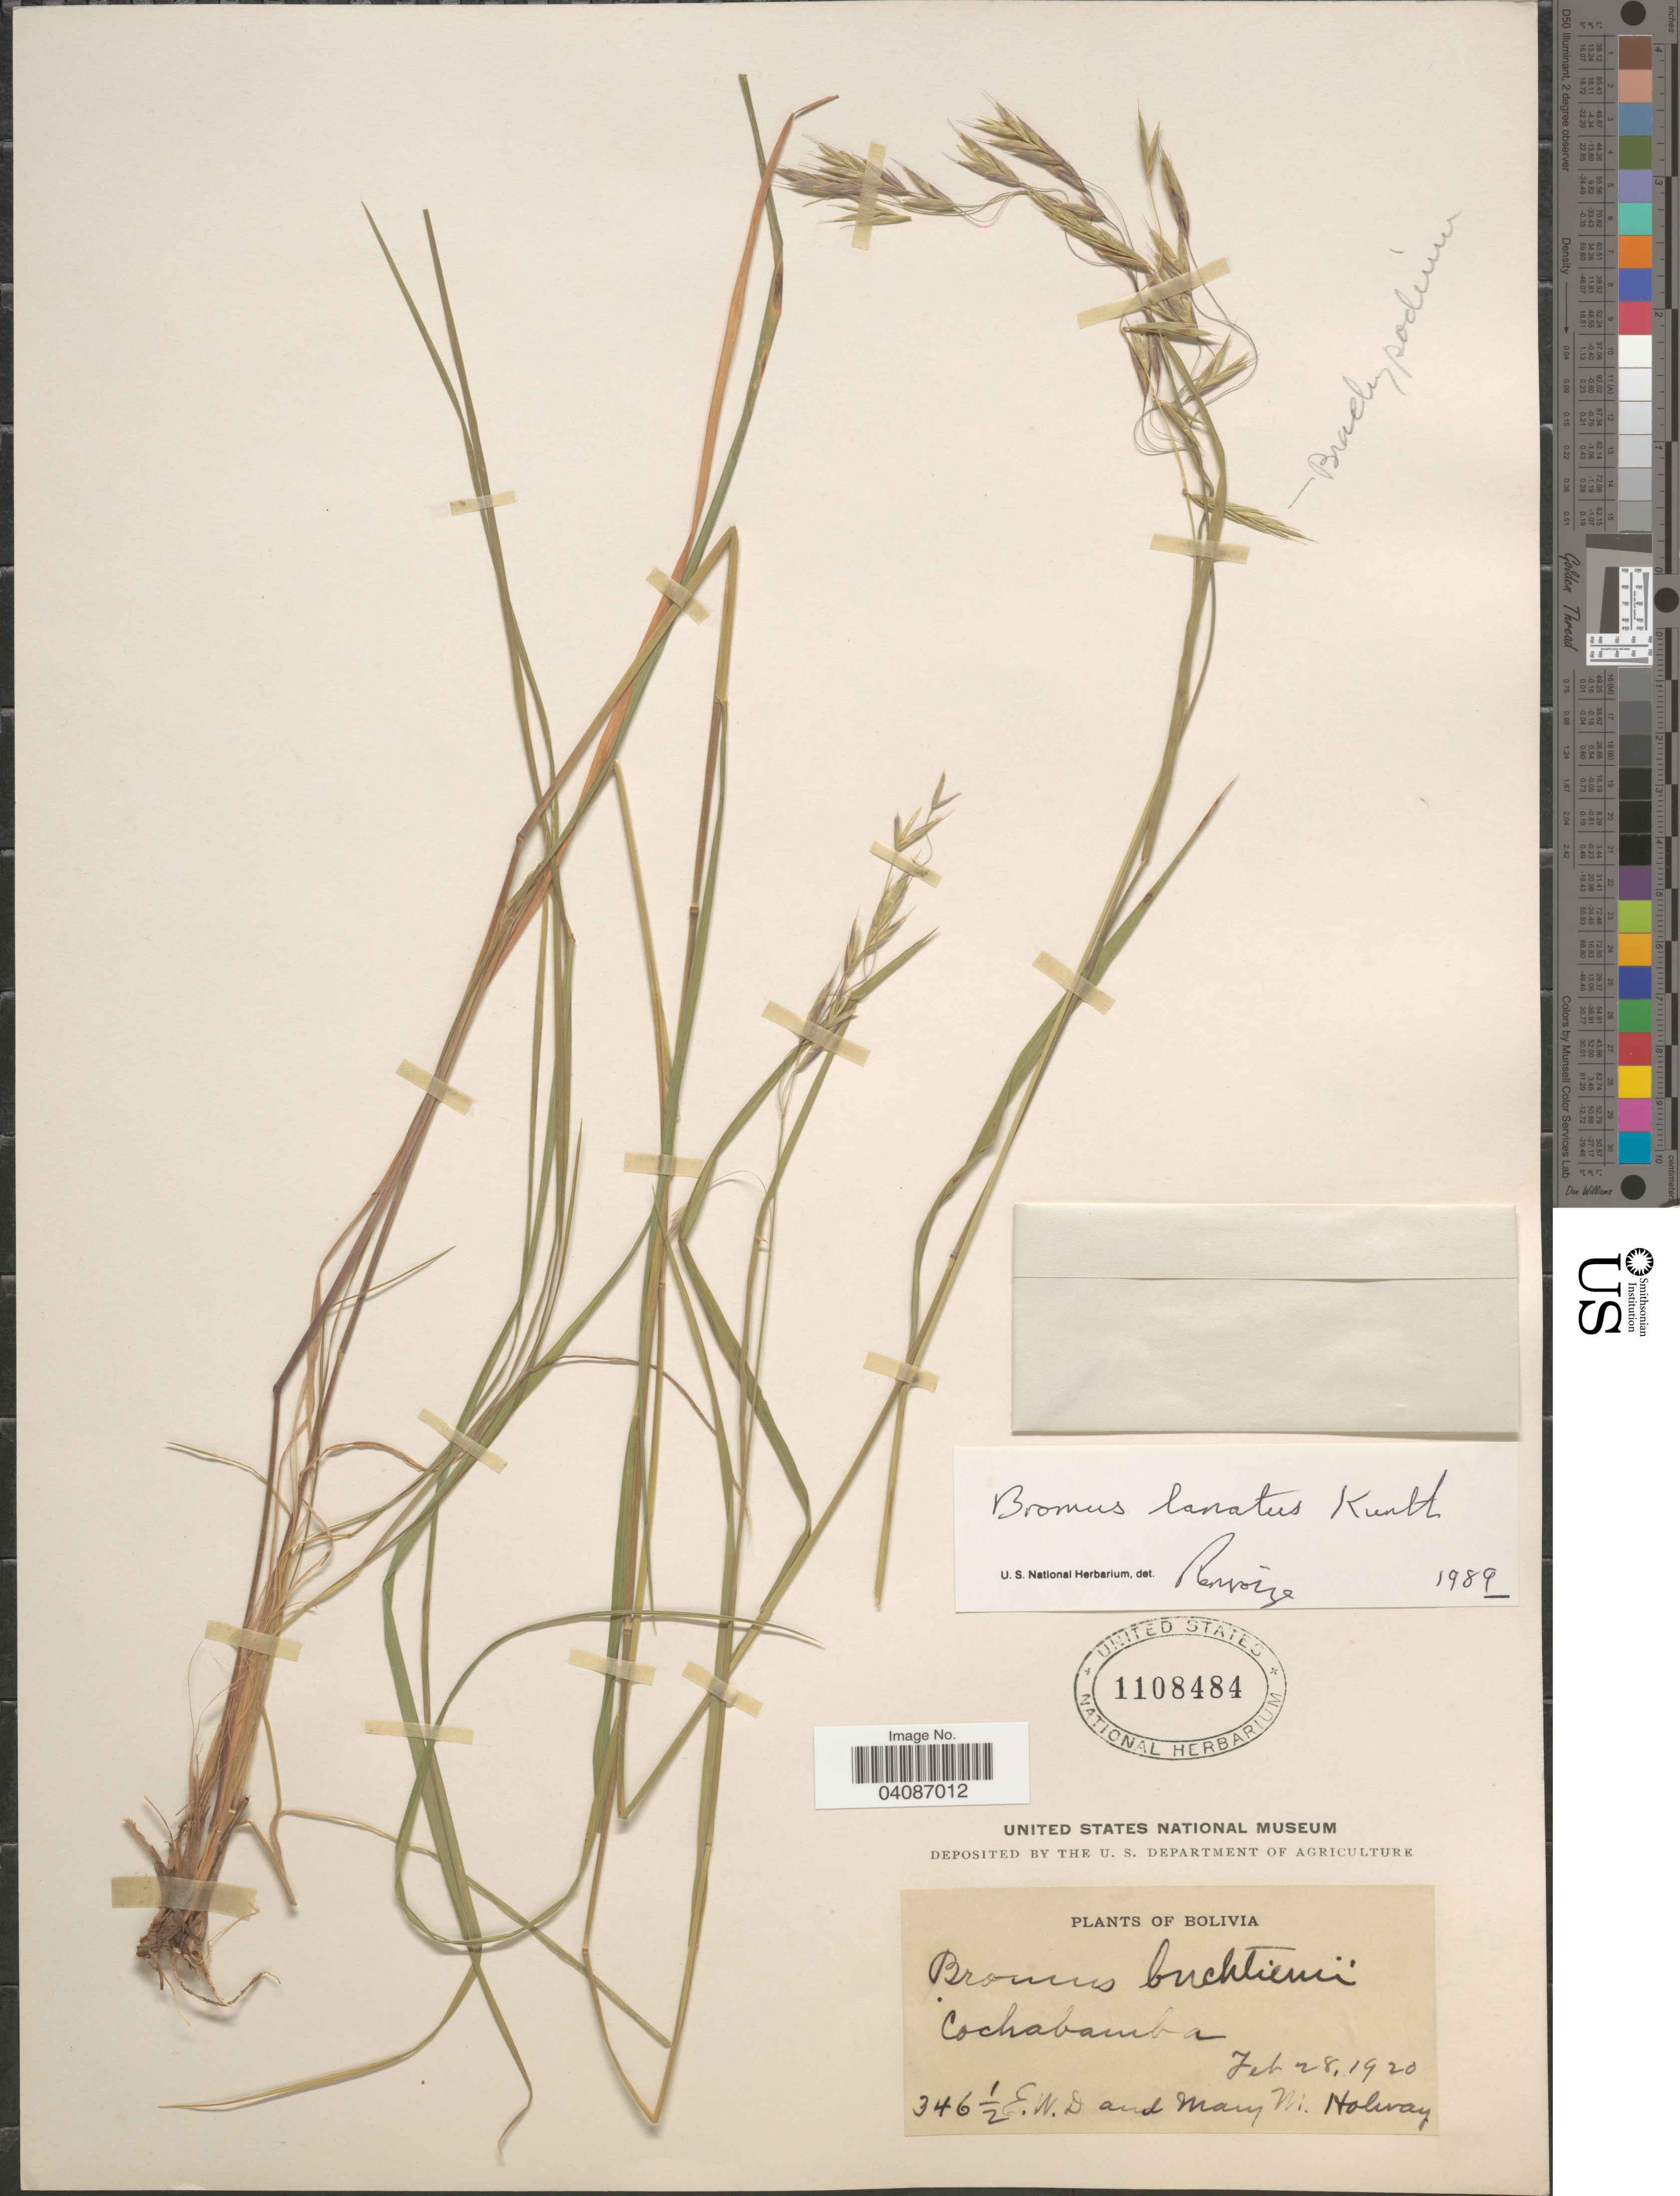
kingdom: Plantae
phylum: Tracheophyta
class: Liliopsida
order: Poales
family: Poaceae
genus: Bromus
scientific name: Bromus lanatus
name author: Kunth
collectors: E. W. D. Holway & M. M. Holway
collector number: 346 1/2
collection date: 1920-02-28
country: Bolivia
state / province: Cochabamba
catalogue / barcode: US 1108484